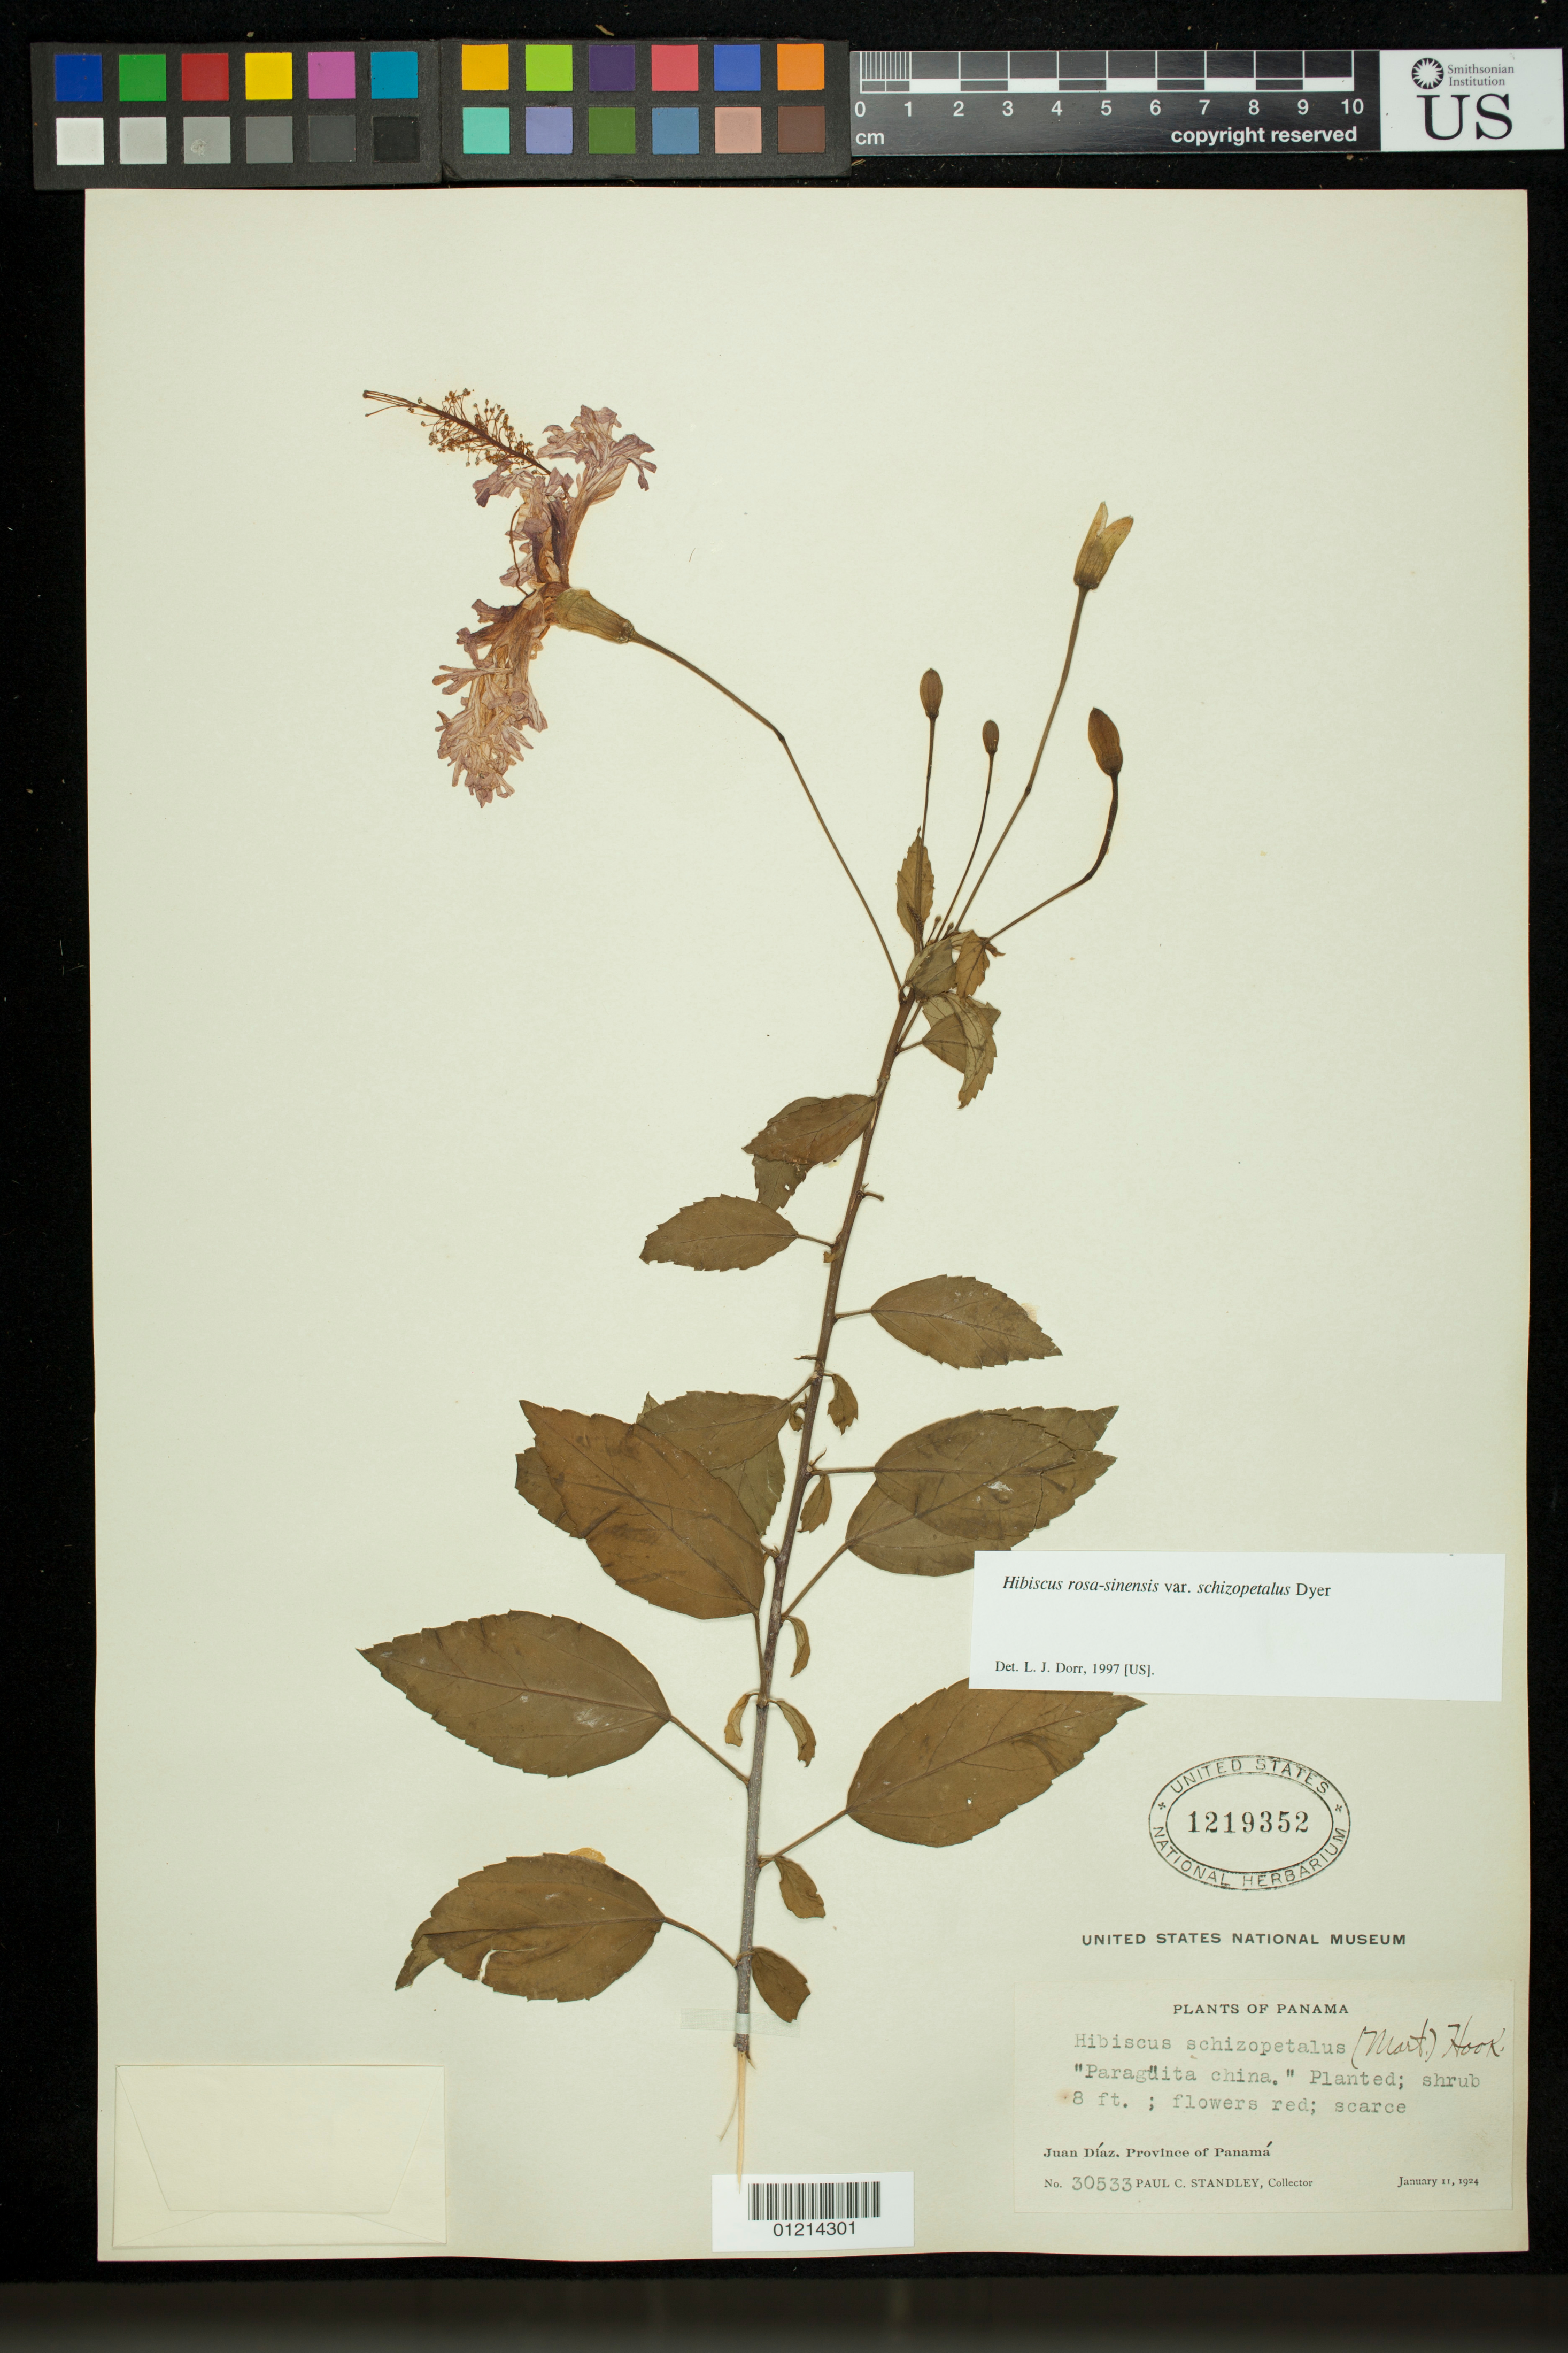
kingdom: Plantae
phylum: Tracheophyta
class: Magnoliopsida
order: Malvales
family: Malvaceae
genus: Hibiscus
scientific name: Hibiscus rosa-sinensis var. schizopetalus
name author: Dyer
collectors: P. C. Standley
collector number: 30533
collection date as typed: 1/11/1924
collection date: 1924-01-11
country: Panama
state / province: Panamá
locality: Juan Díaz, Province of Panamá. Planted.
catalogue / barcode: US 1219352